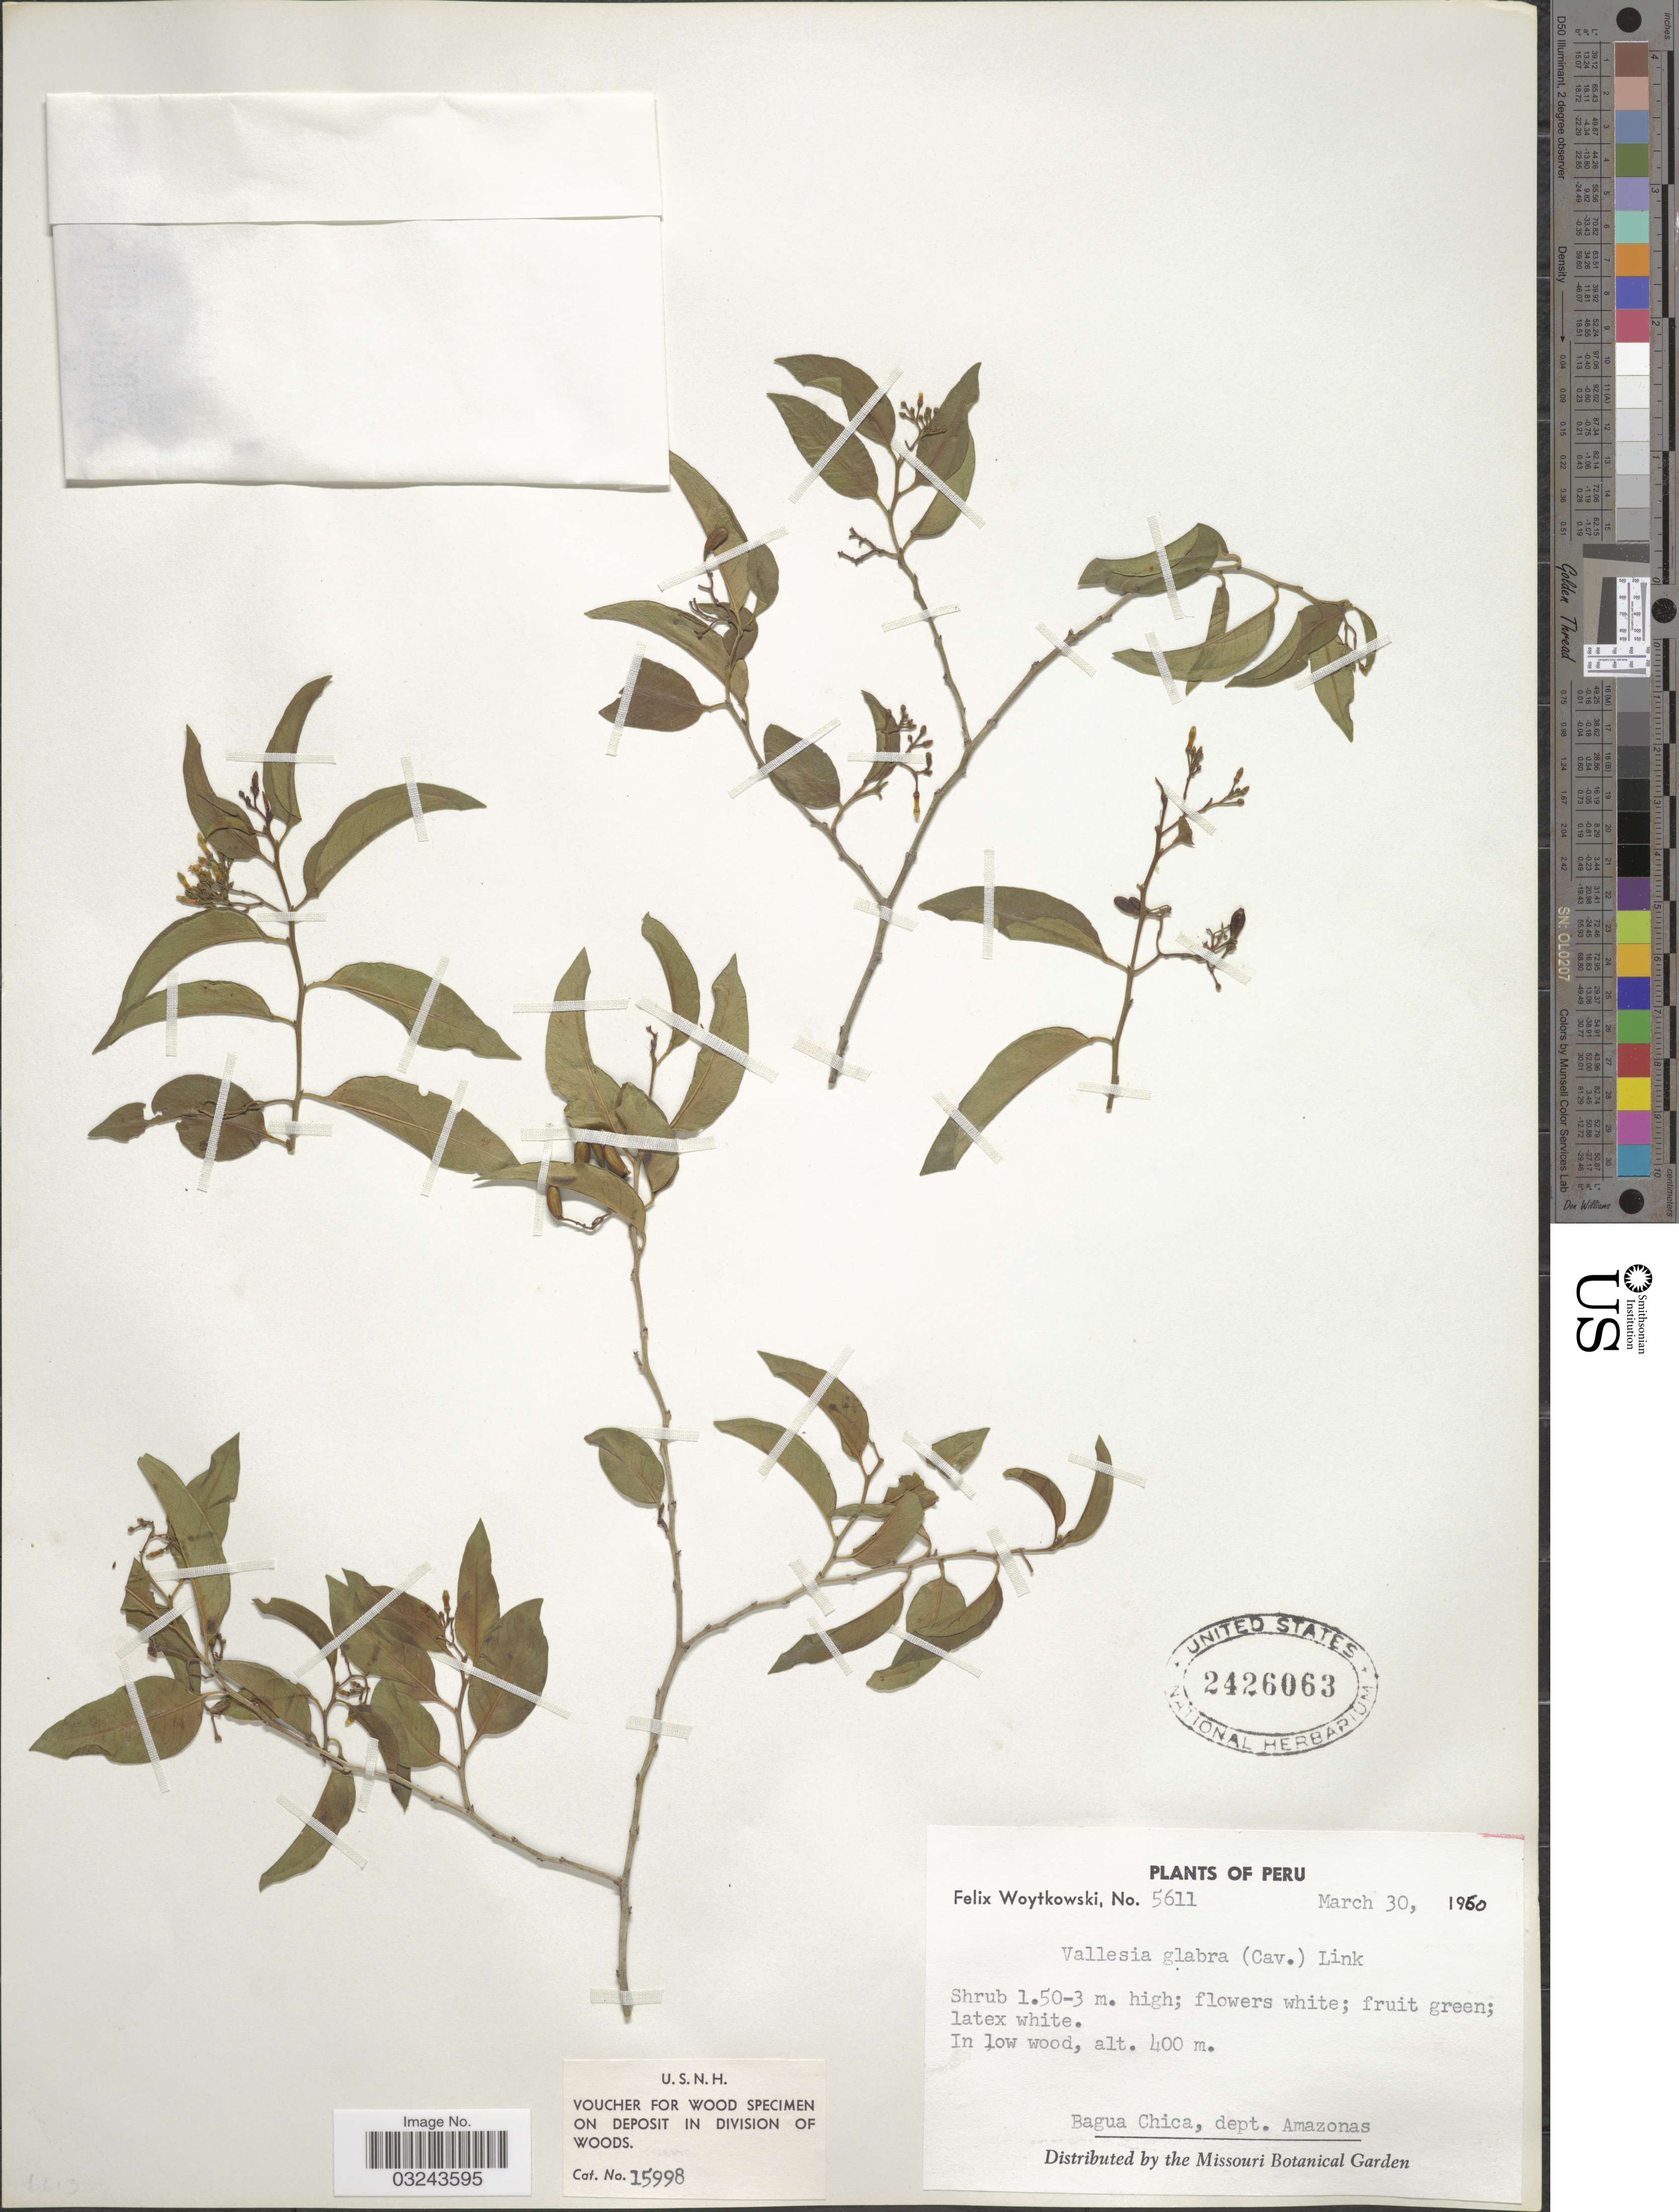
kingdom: Plantae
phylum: Tracheophyta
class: Magnoliopsida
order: Gentianales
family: Apocynaceae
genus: Vallesia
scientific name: Vallesia glabra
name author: (Cav.) Link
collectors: F. Woytkowski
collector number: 5611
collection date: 1960-03-30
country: Peru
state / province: Amazonas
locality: Bagua Chica, dept. Amazonas.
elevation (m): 400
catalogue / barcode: US 2426063